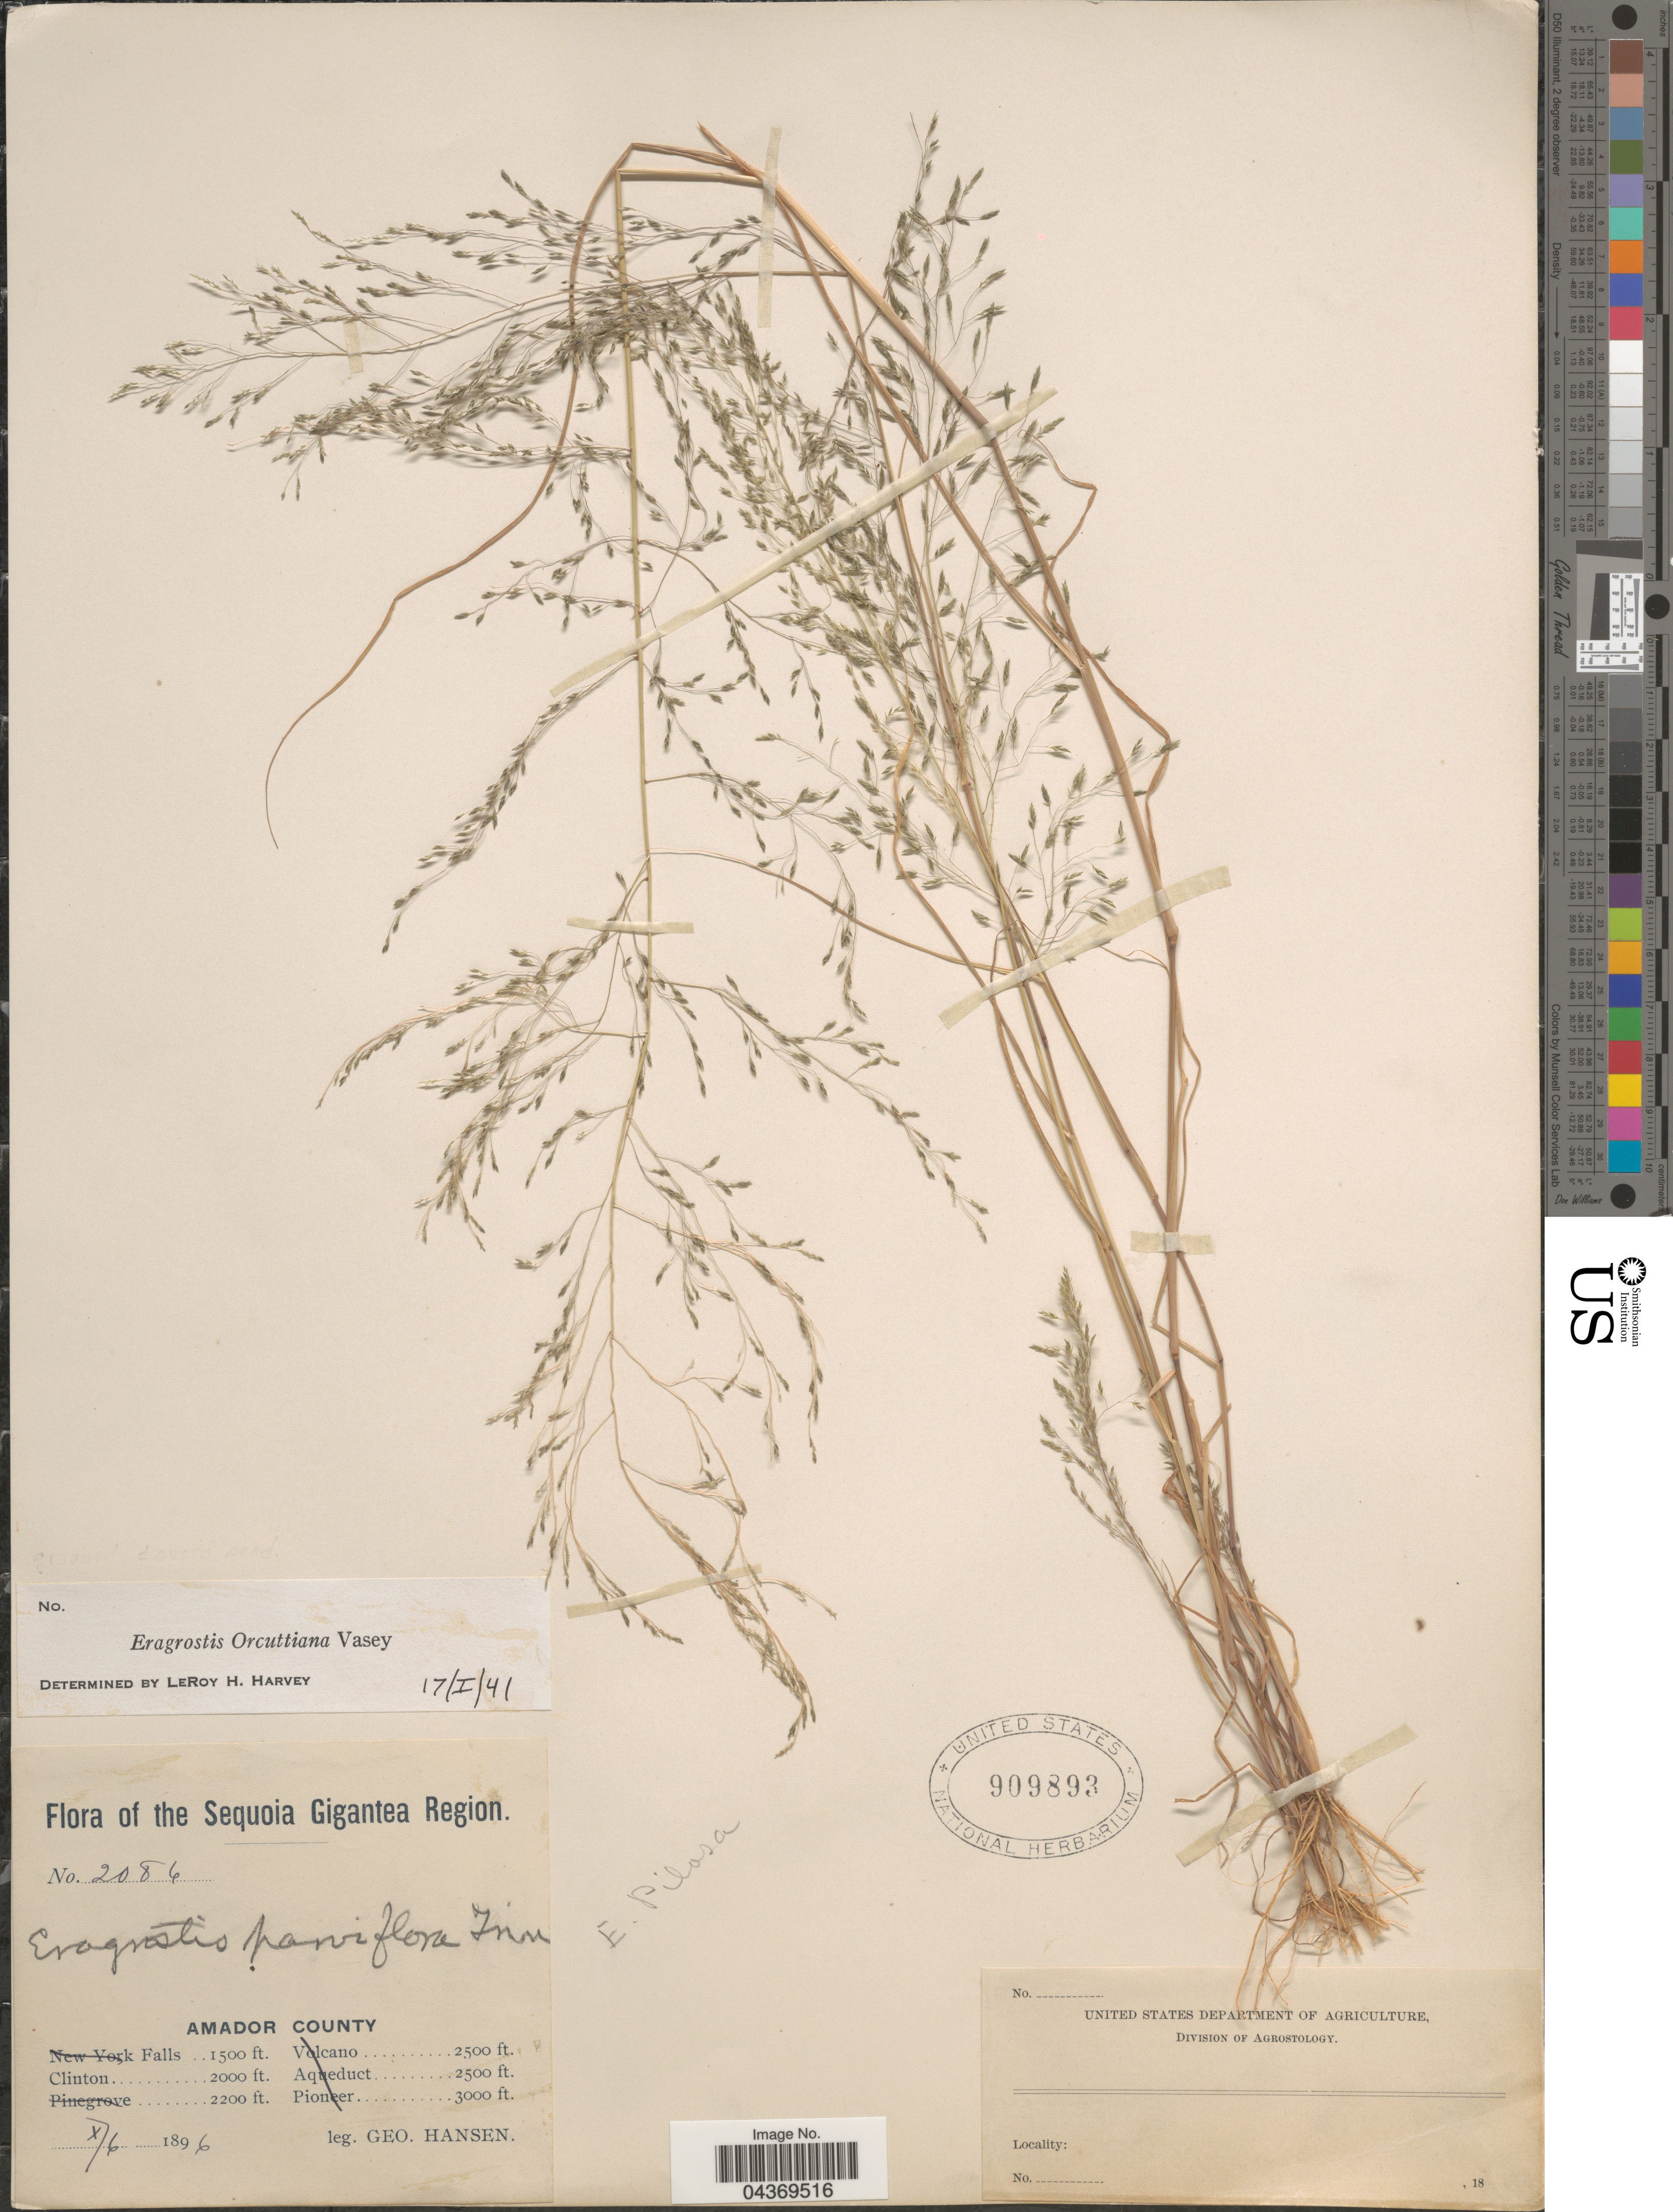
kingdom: Plantae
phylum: Tracheophyta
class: Liliopsida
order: Poales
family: Poaceae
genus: Eragrostis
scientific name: Eragrostis mexicana subsp. virescens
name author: (J. Presl) S.D. Koch & Sánchez Vega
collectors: G. Hansen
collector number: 2086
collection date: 1896-10-06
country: United States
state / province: California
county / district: Amador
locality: The Sequoia Gigantea Region. Amador County. Clinton.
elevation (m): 610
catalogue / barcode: US 909893